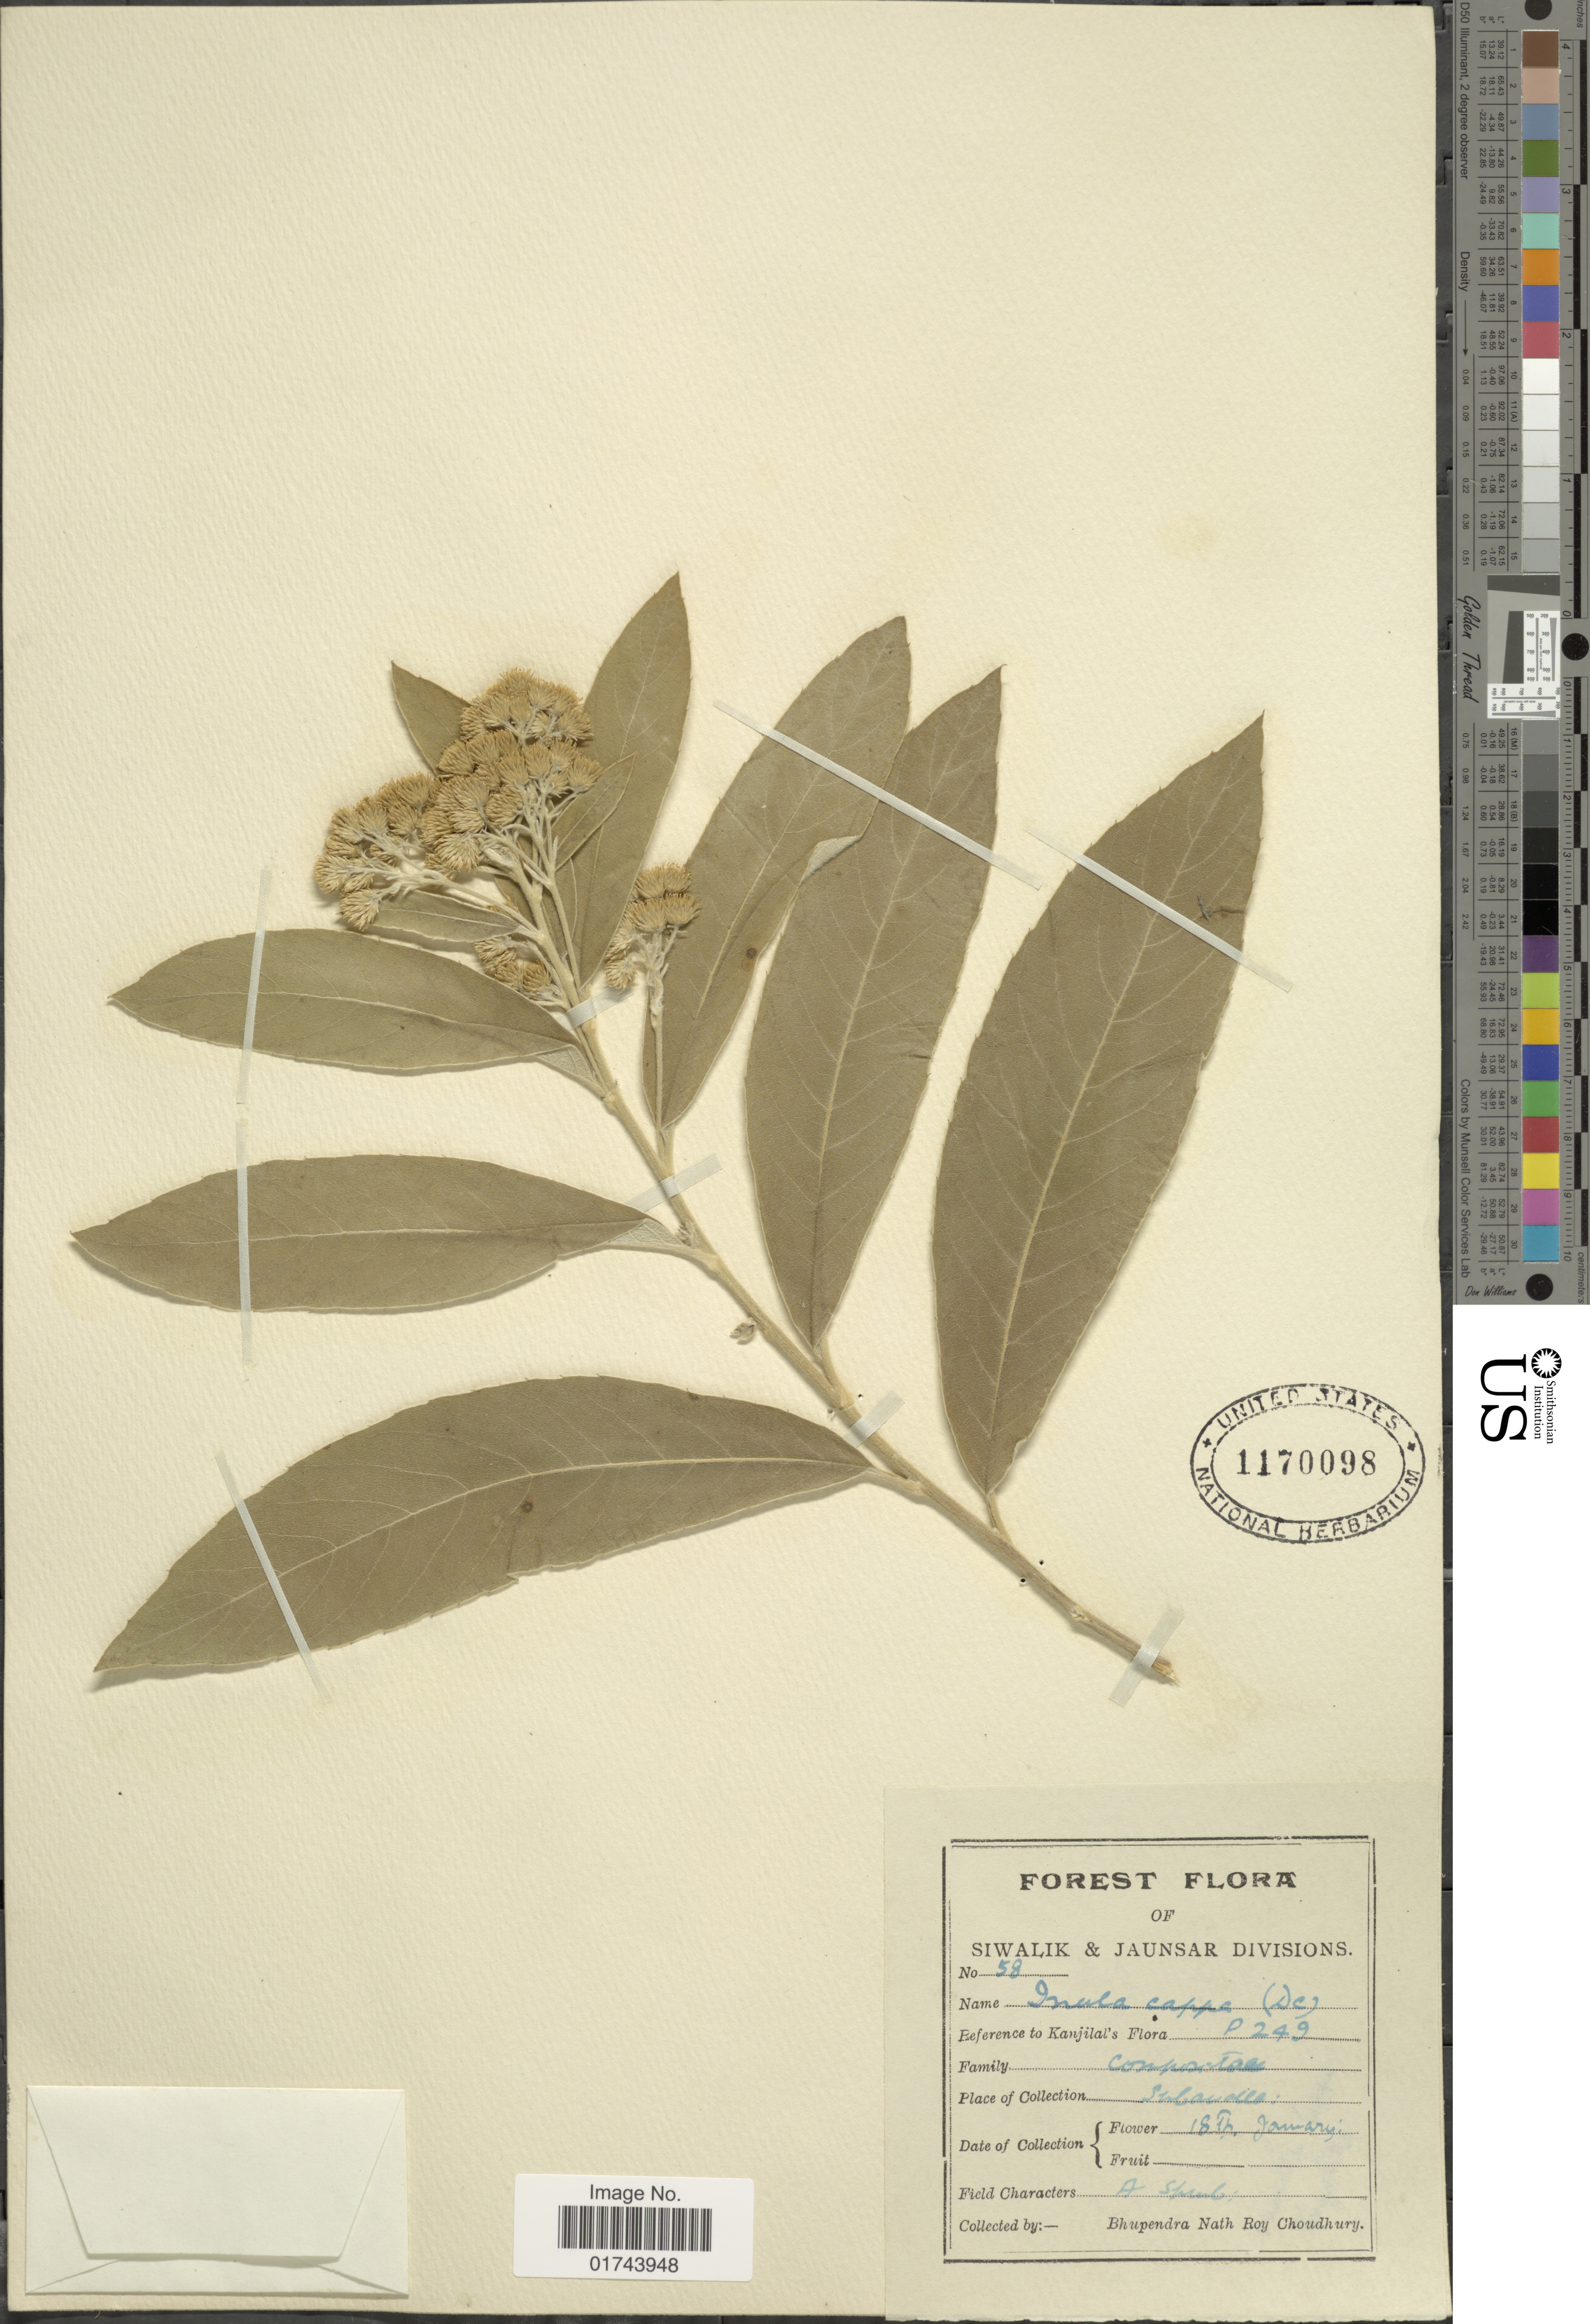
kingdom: Plantae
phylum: Tracheophyta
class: Magnoliopsida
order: Asterales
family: Asteraceae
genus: Inula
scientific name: Inula cappa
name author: (Buch.-Ham. ex D. Don) DC.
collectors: B. Choudhury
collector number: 58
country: India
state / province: Uttarakhand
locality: Serbaudlle [interpreted]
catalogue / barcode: US 1170098